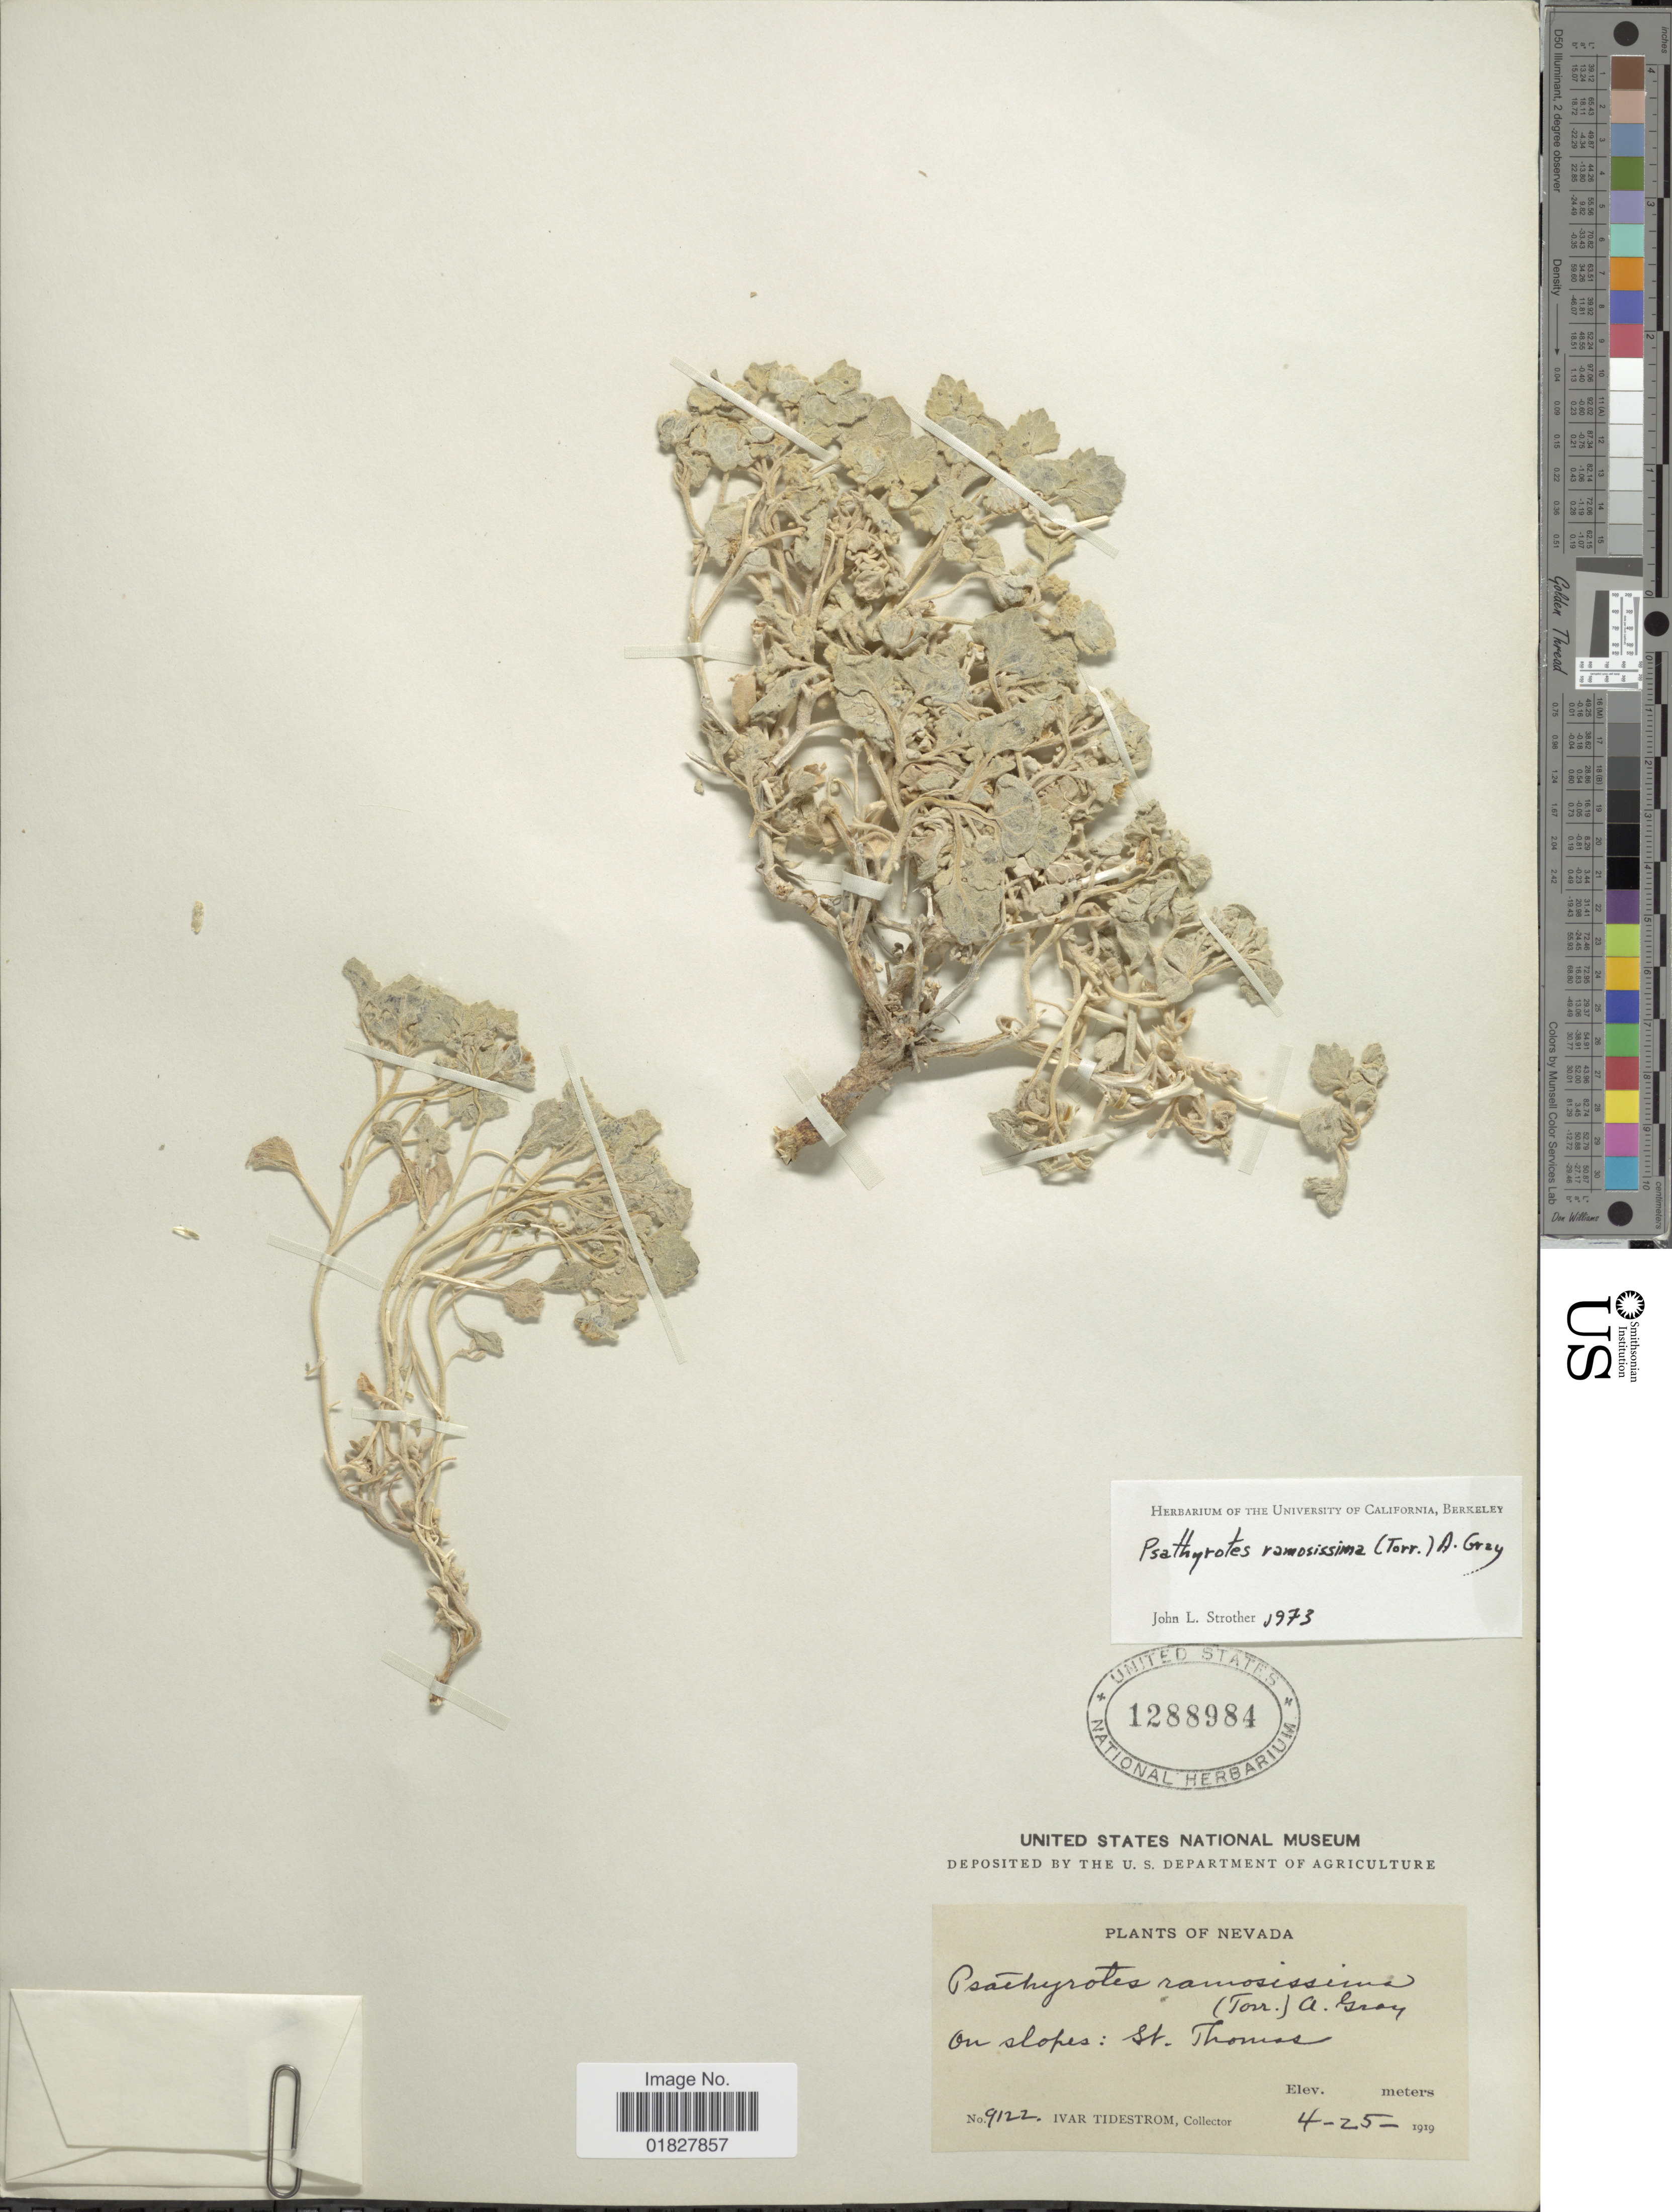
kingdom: Plantae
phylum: Tracheophyta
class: Magnoliopsida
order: Asterales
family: Asteraceae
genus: Psathyrotes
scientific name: Psathyrotes ramosissima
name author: (Torr.) A. Gray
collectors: I. F. Tidestrom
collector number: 9122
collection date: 1919-04-25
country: United States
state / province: Nevada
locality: St. Thomas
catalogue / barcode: US 1288984